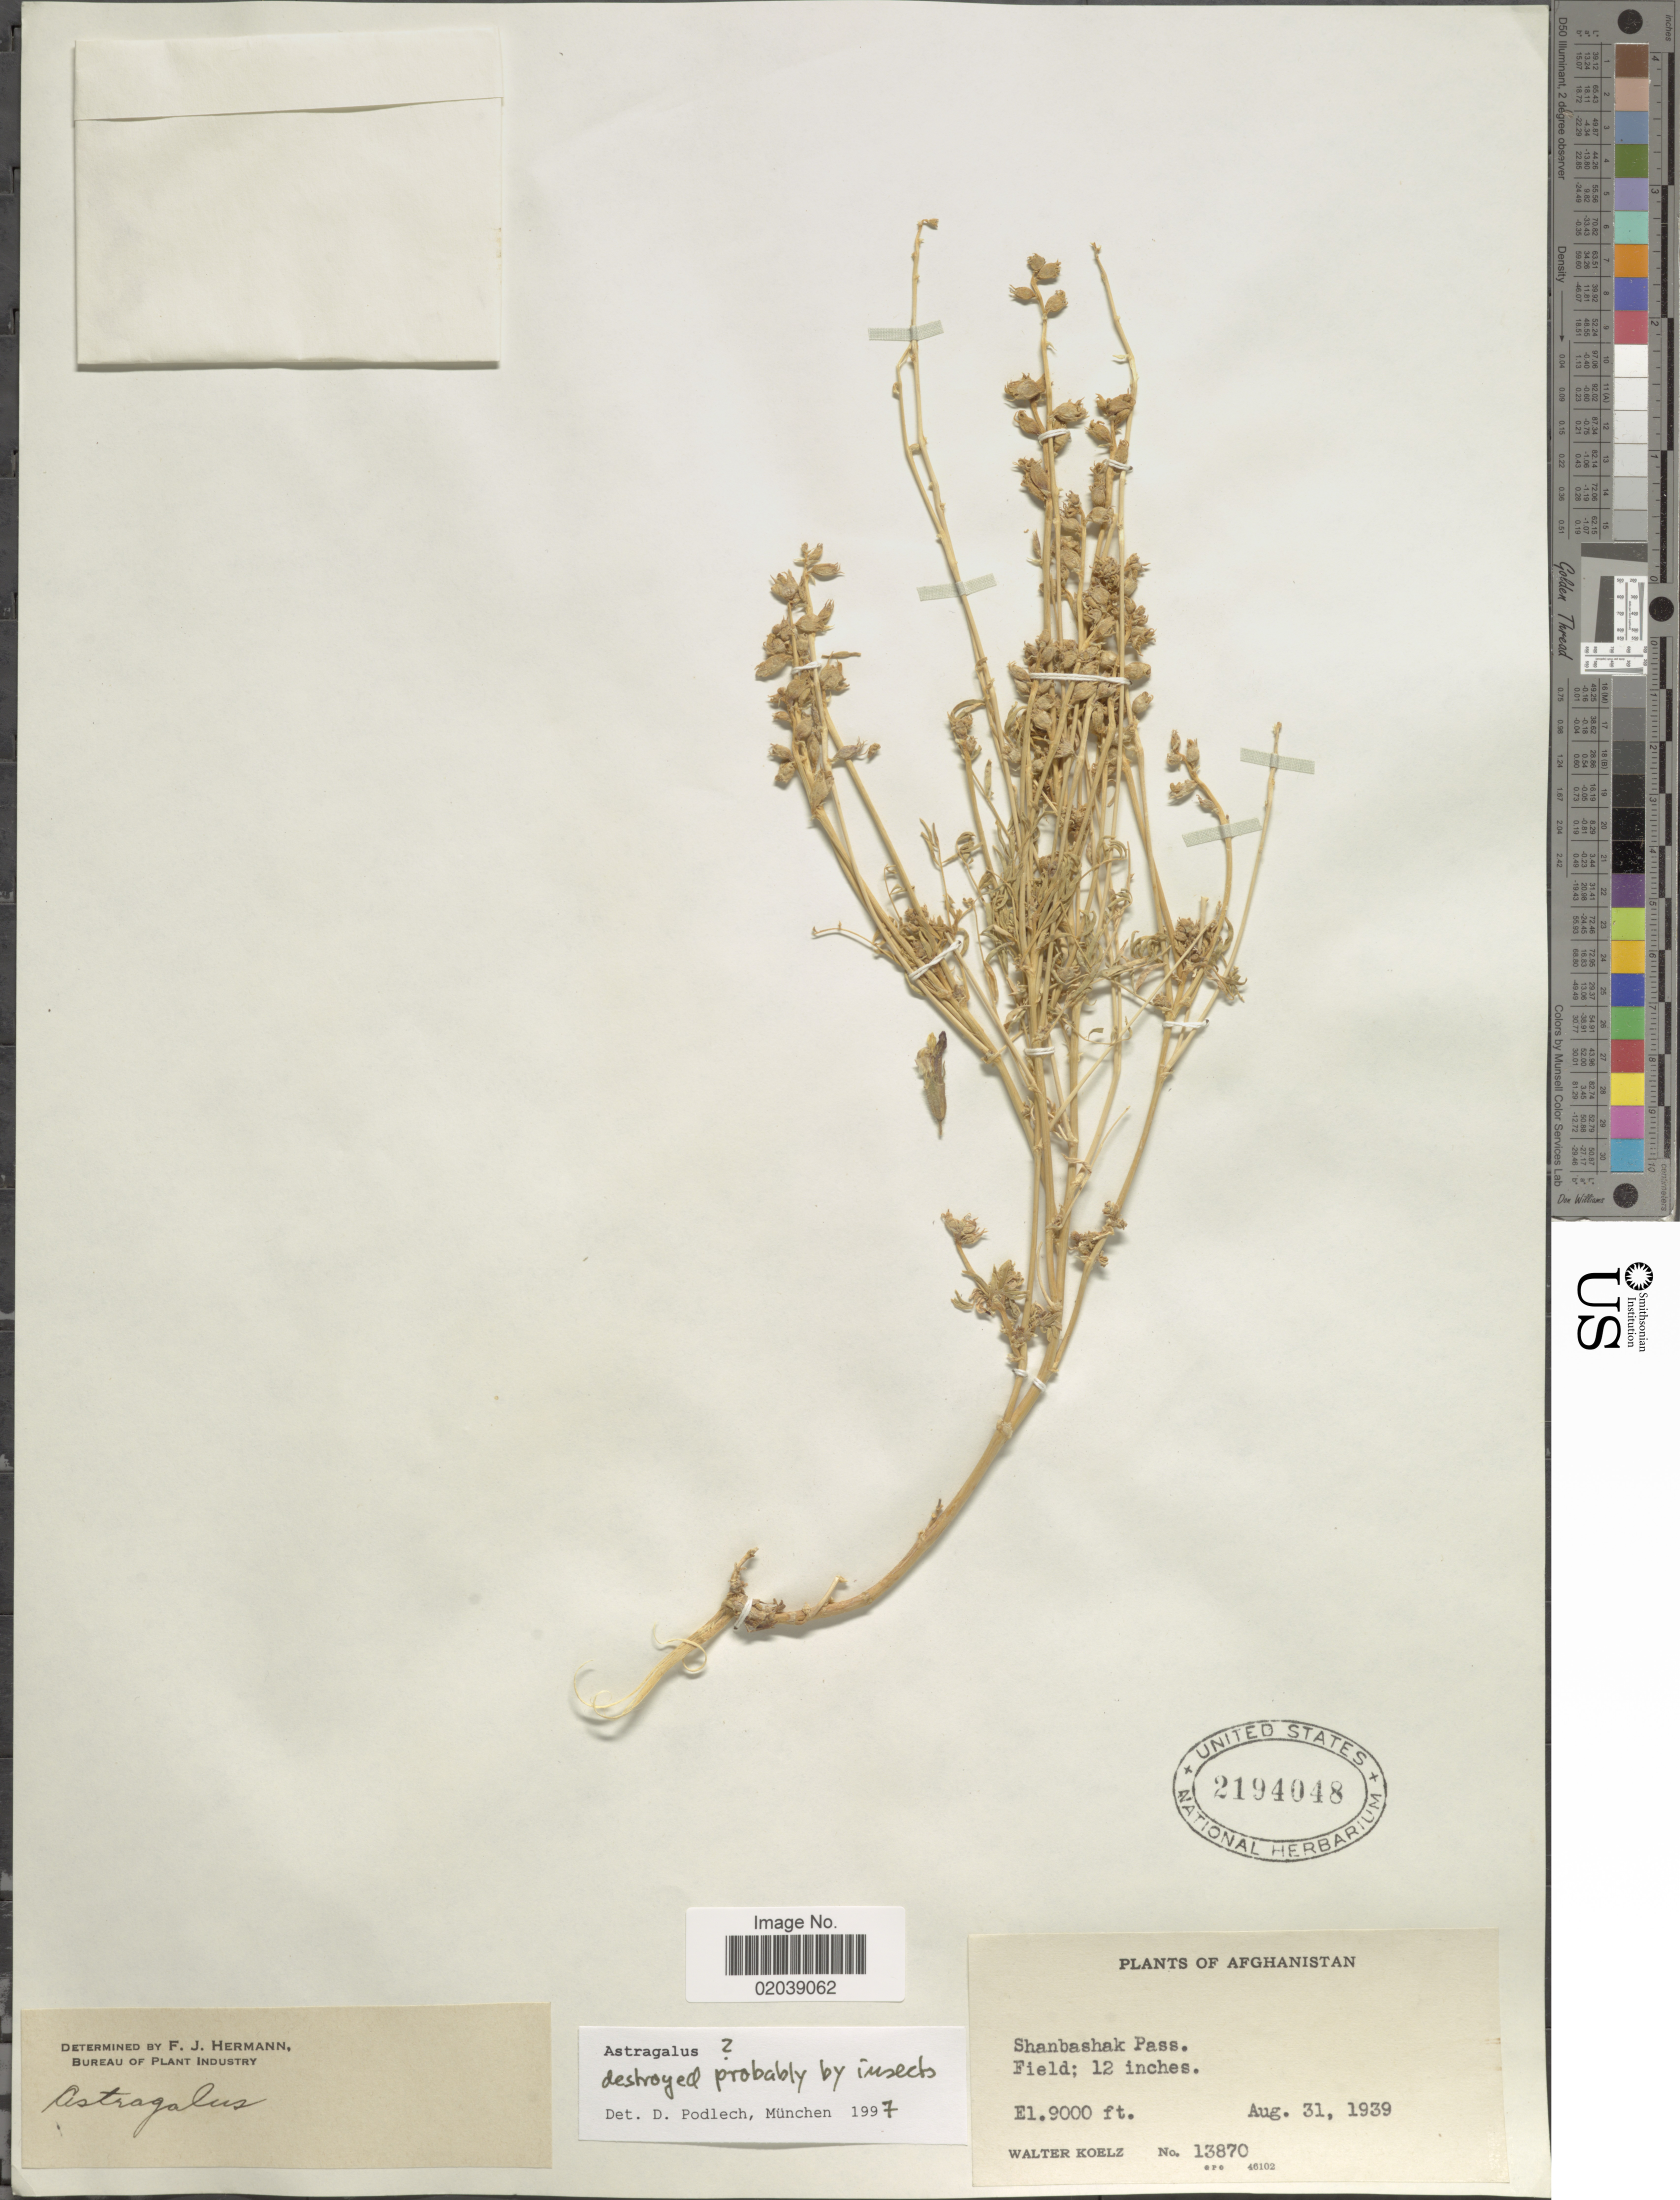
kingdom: Plantae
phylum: Tracheophyta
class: Magnoliopsida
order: Fabales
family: Fabaceae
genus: Astragalus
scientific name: Astragalus sp.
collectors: W. N. Koelz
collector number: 13870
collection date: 1939-08-31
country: Afghanistan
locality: Shanbashal Pass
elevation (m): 2743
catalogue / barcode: US 2194048